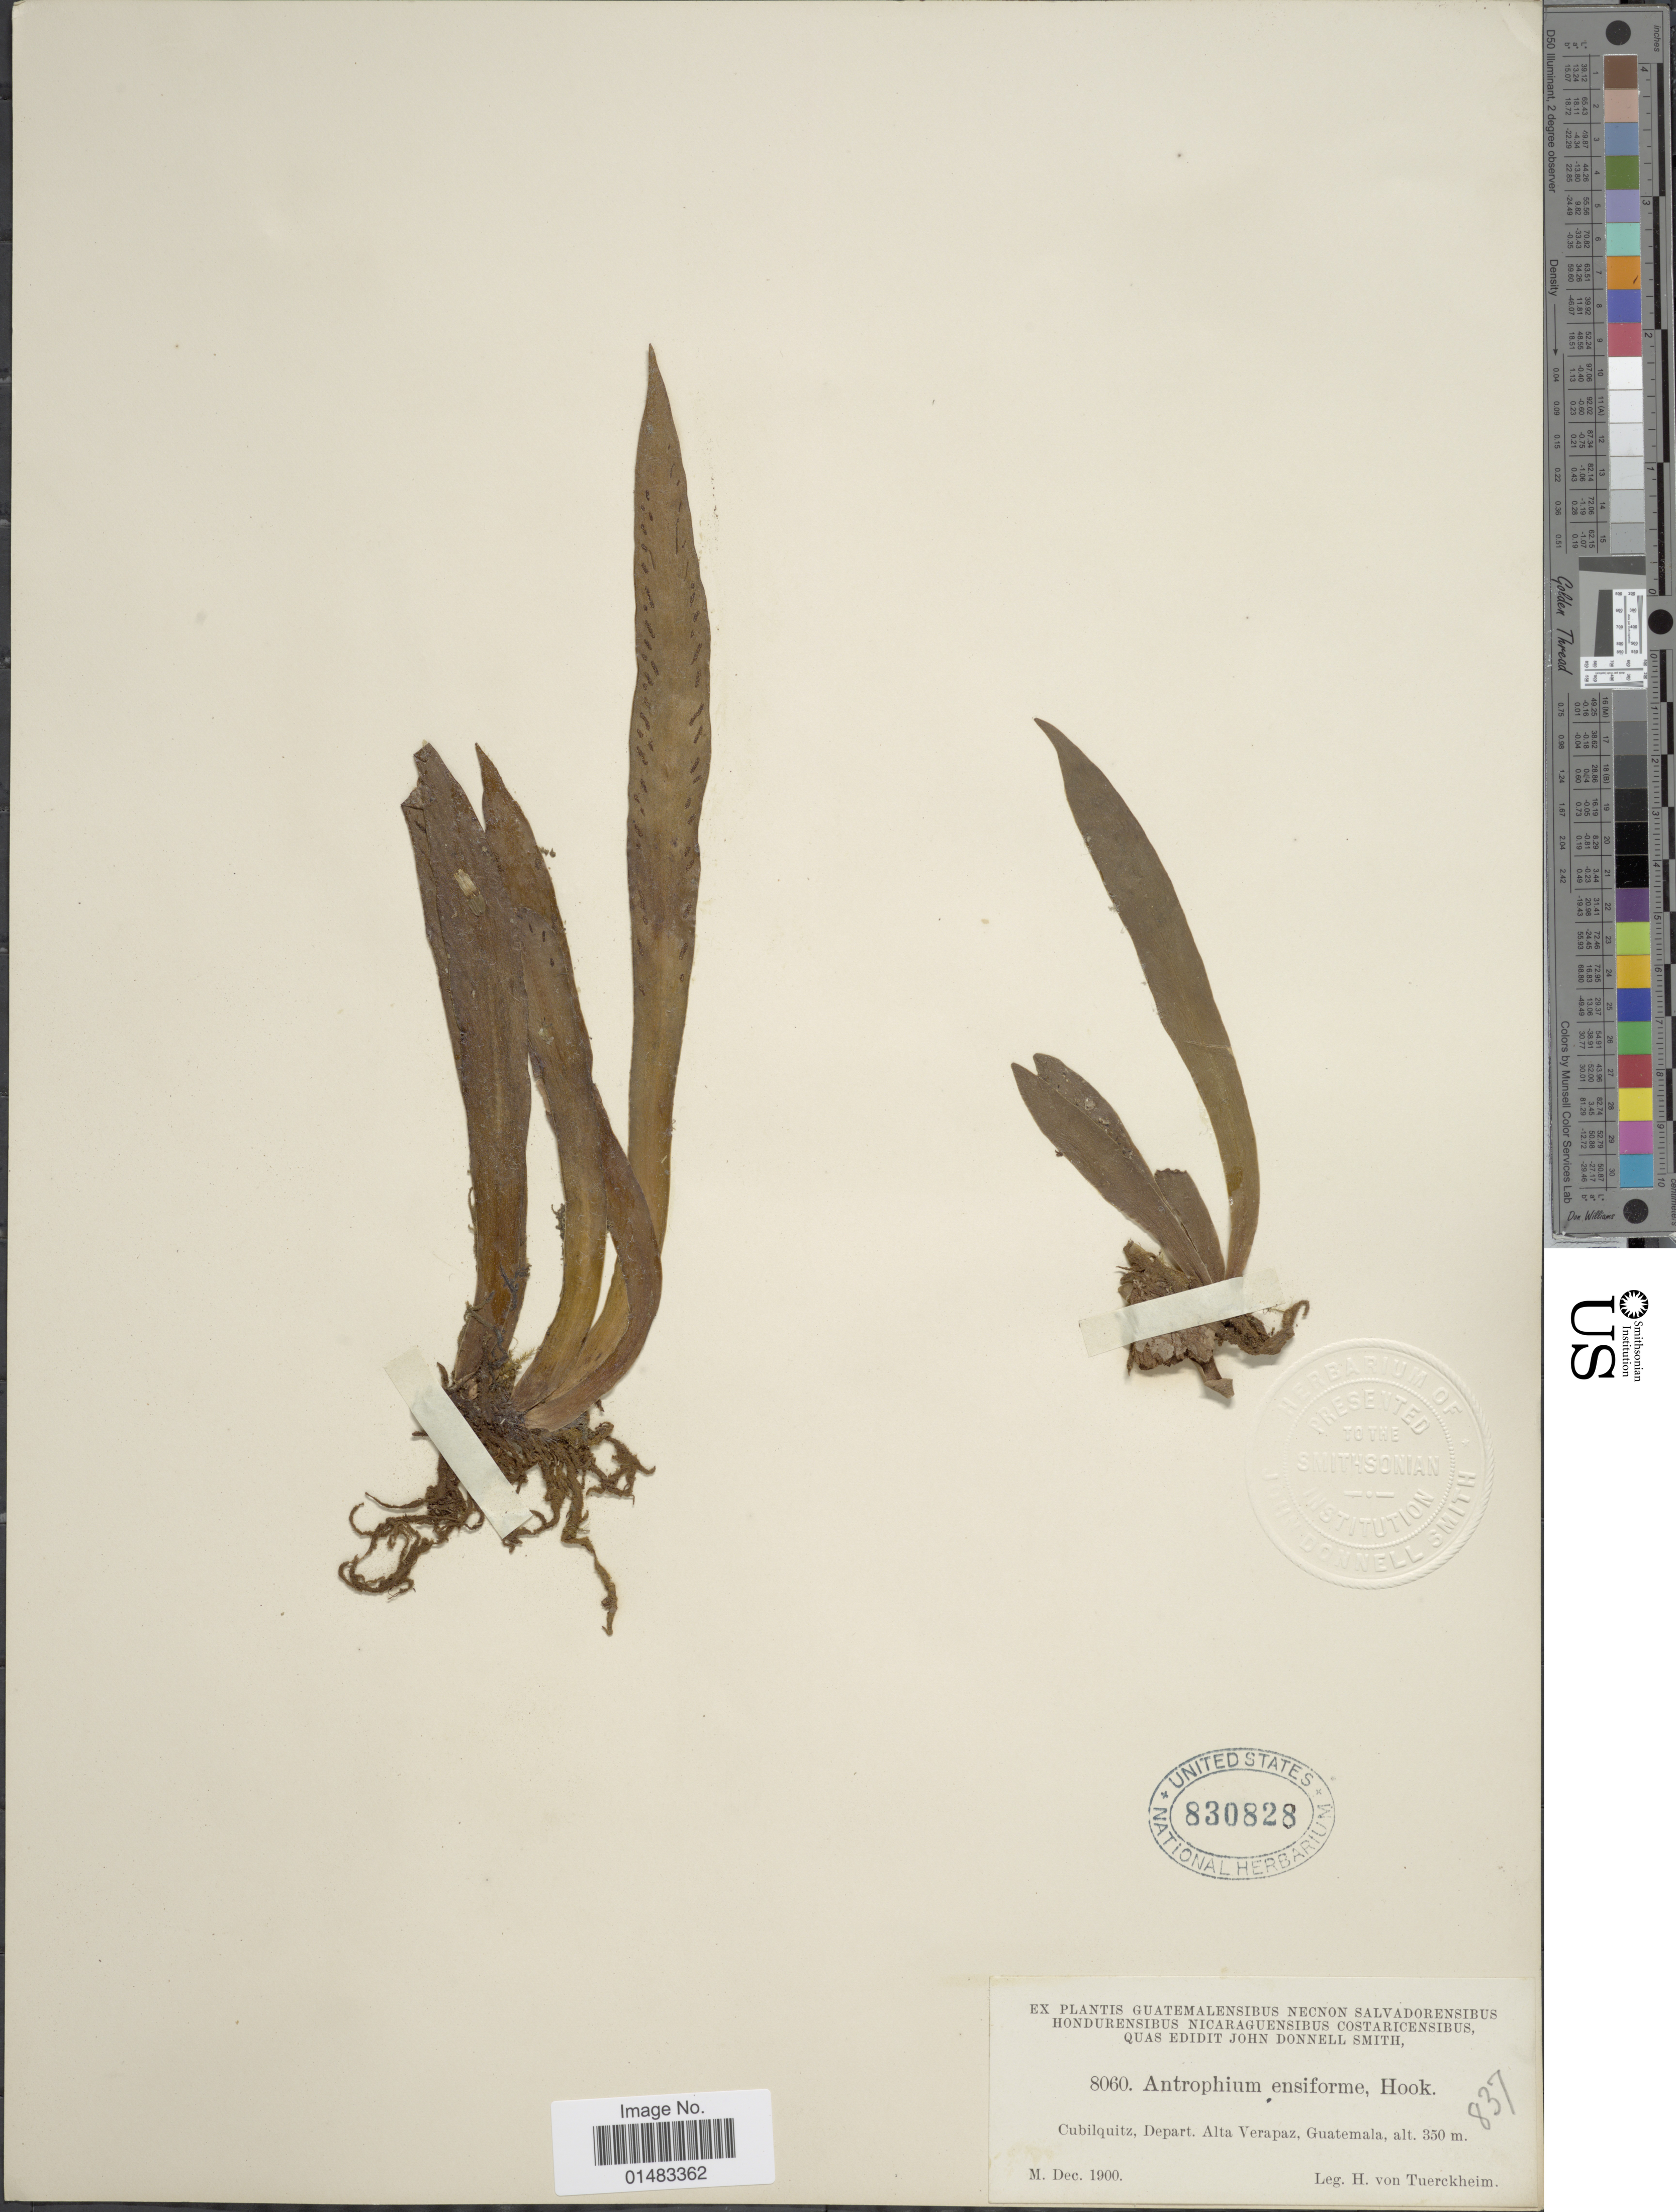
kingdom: Plantae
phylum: Tracheophyta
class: Polypodiopsida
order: Polypodiales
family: Pteridaceae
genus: Scoliosorus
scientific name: Scoliosorus ensiformis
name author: (Hook.) T. Moore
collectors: H. von Tuerckheim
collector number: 8060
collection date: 1900-12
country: Guatemala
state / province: Alta Verapaz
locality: Cubilquitz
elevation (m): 350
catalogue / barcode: US 830828